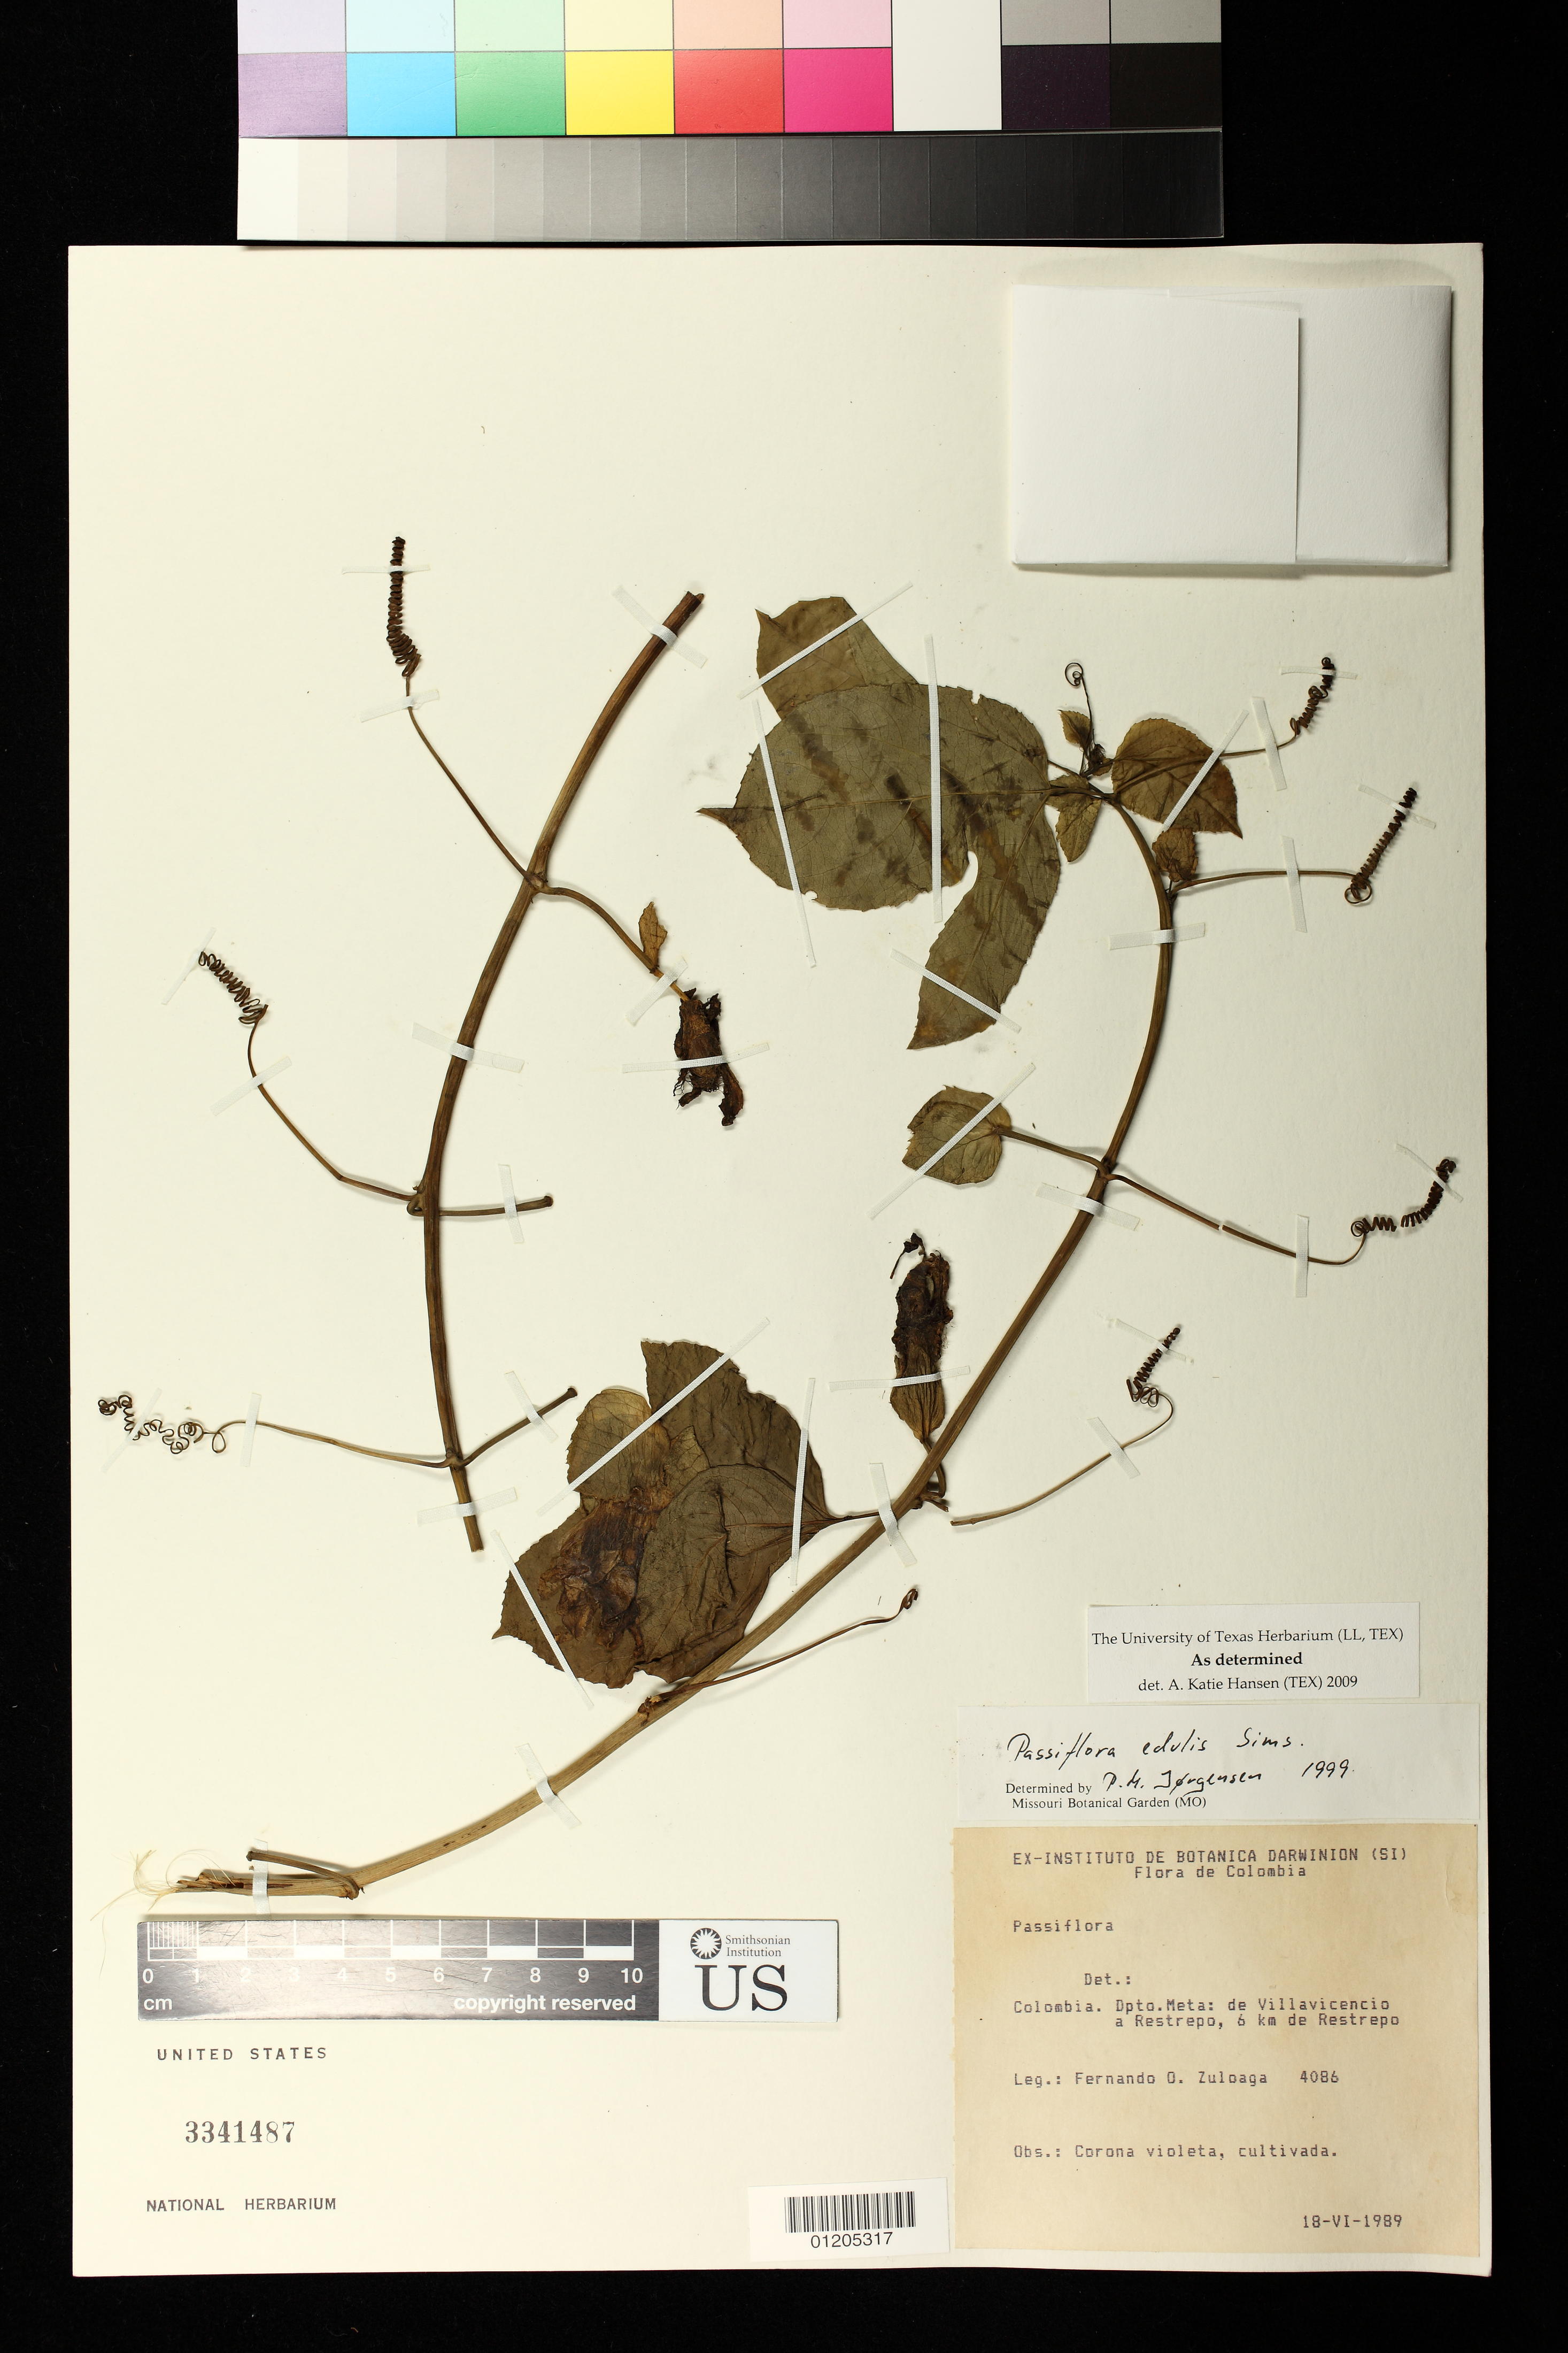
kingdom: Plantae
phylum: Tracheophyta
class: Magnoliopsida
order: Malpighiales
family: Passifloraceae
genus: Passiflora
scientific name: Passiflora edulis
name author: Sims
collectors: F. O. Zuloaga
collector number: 4086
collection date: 1989-06-18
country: Colombia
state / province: Meta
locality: de Villavicencio a Restrepo, 6 km de Restrepo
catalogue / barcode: US 3341487